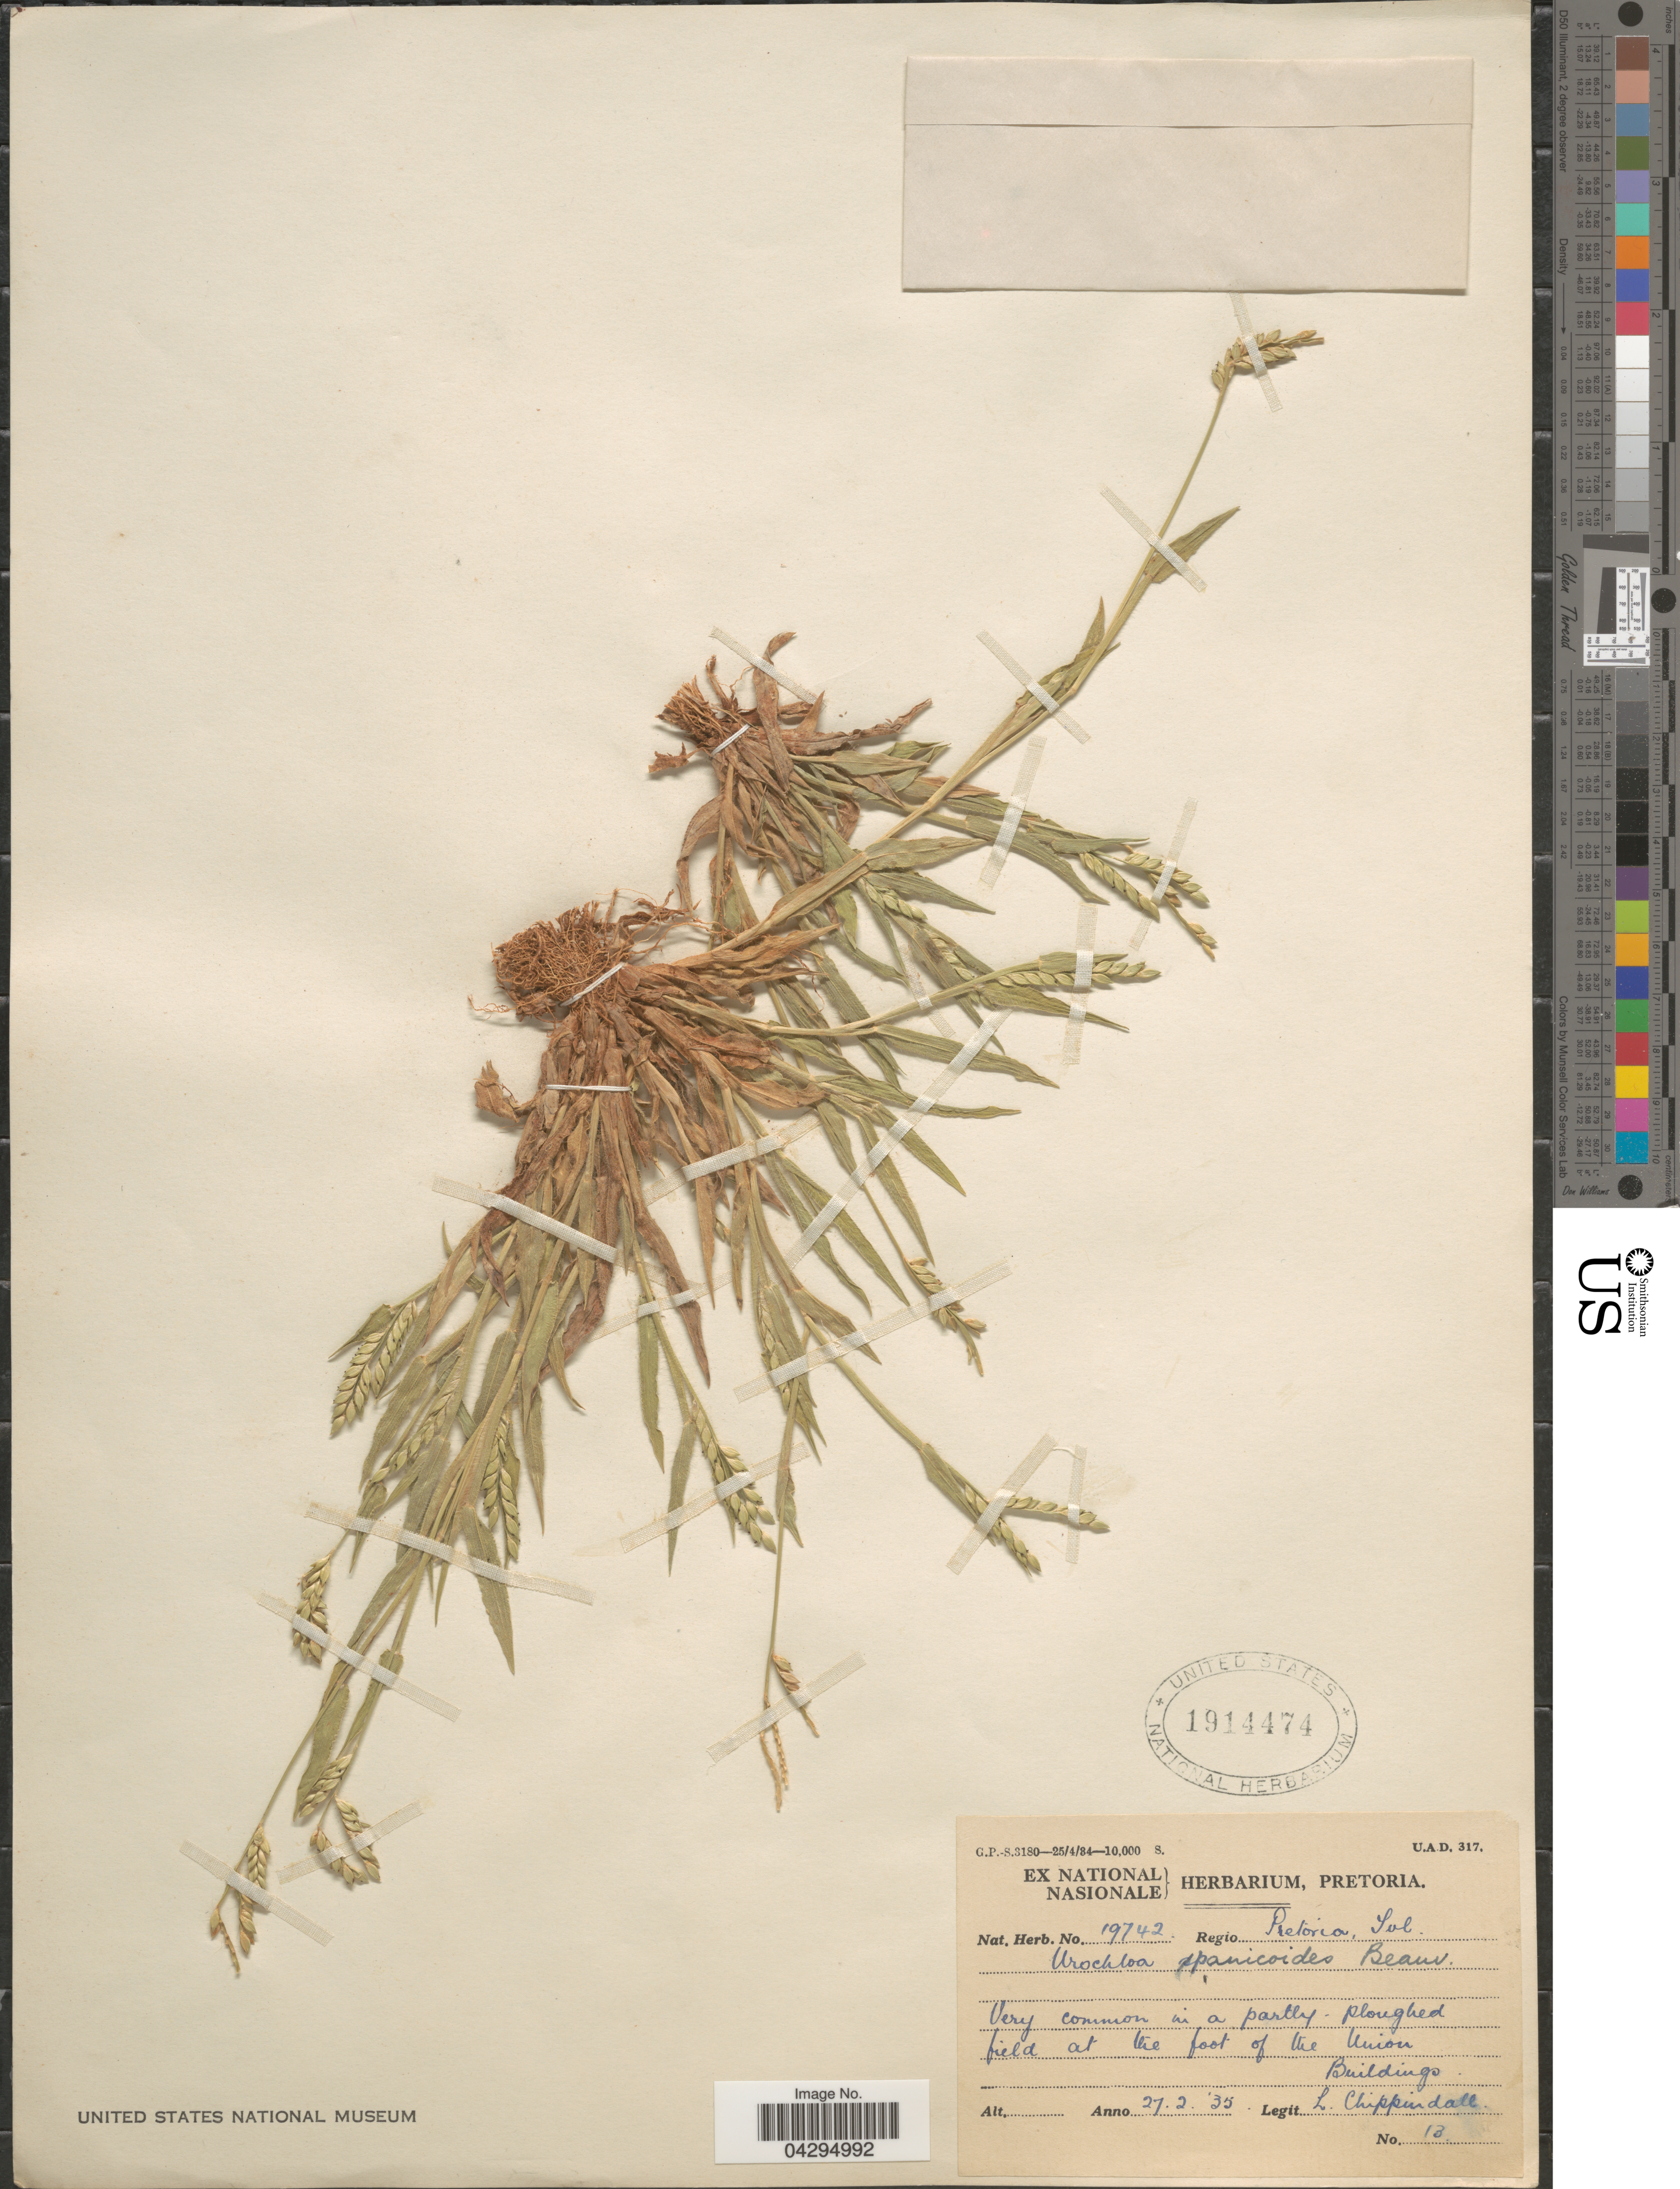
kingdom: Plantae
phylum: Tracheophyta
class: Liliopsida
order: Poales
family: Poaceae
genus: Urochloa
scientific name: Urochloa panicoides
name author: P. Beauv.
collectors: L. Chippindall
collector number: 13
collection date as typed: Transcribed d/m/y: 27/2/35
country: South Africa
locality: Regio Pretoria, Tvl. Very common in a partly - ploughed field at the foot of the Union Buildings.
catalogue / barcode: US 1914474